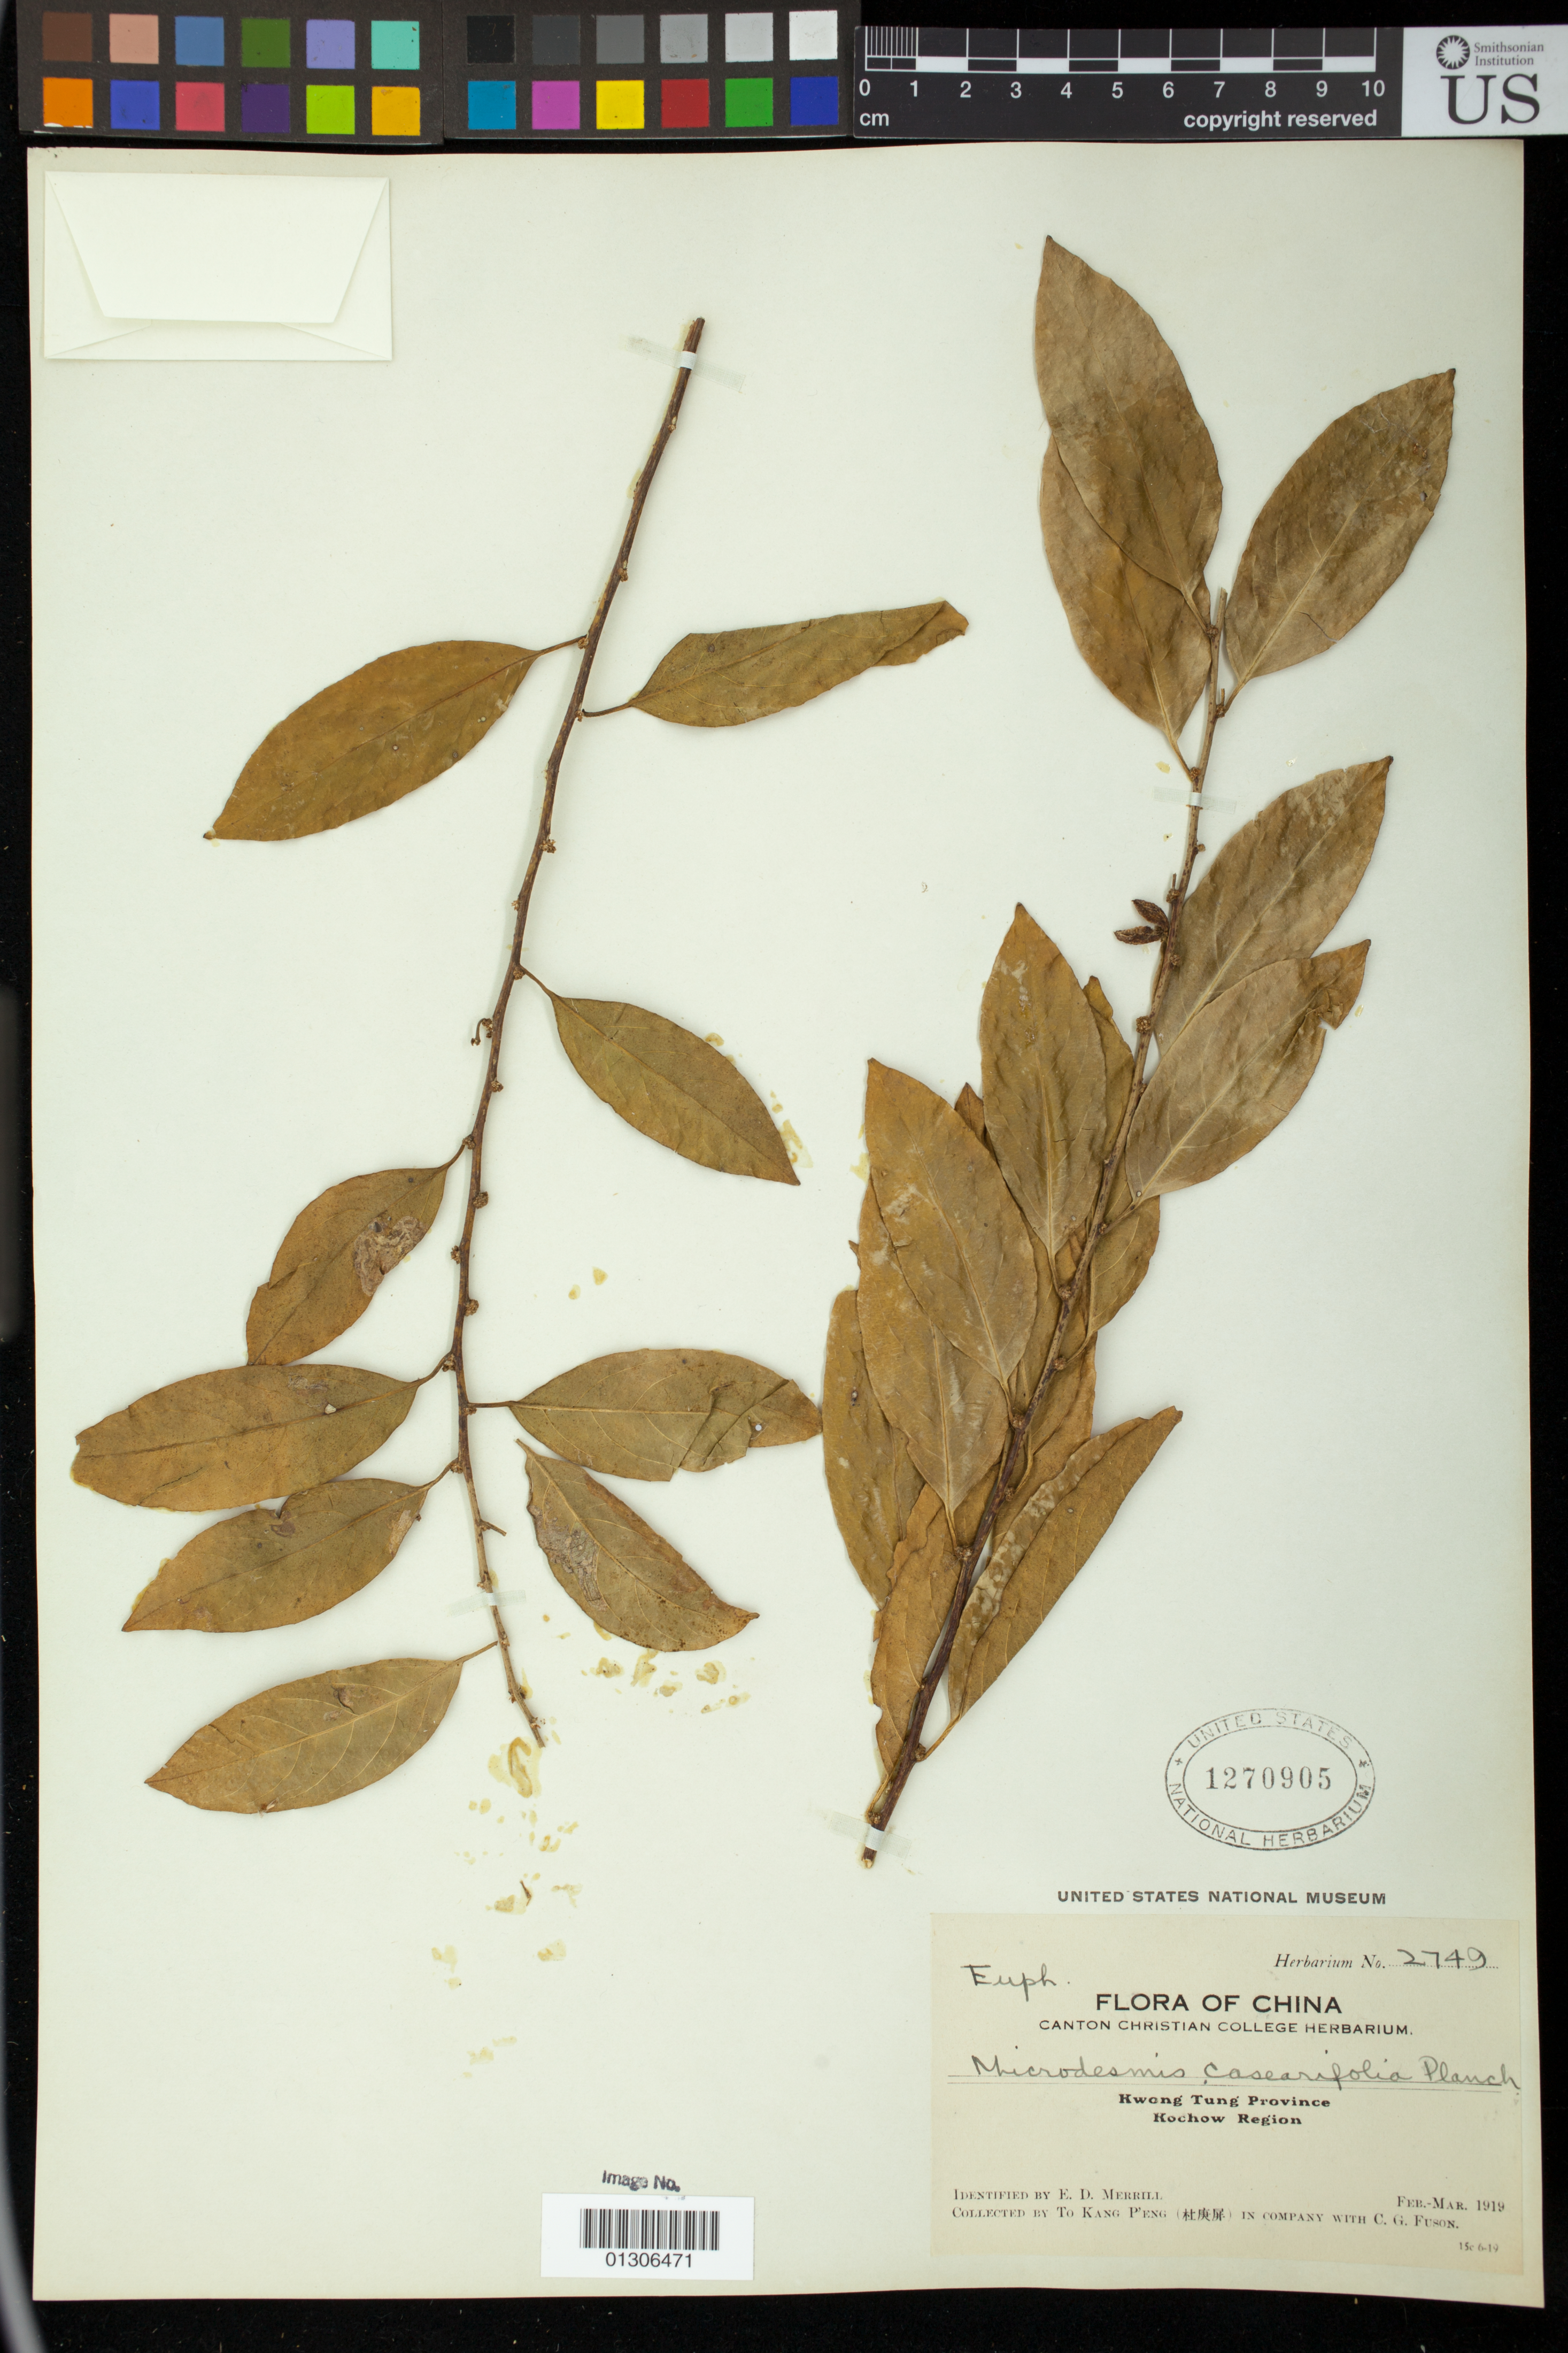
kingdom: Plantae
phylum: Tracheophyta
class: Magnoliopsida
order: Malpighiales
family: Pandaceae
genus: Microdesmis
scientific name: Microdesmis casearifolia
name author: Planch. & Hook.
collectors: T. K. P'eng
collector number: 2749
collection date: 1919-02/1919-03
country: China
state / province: Guangdong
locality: Kwong Tung Province, Kochow Region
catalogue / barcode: US 1270905